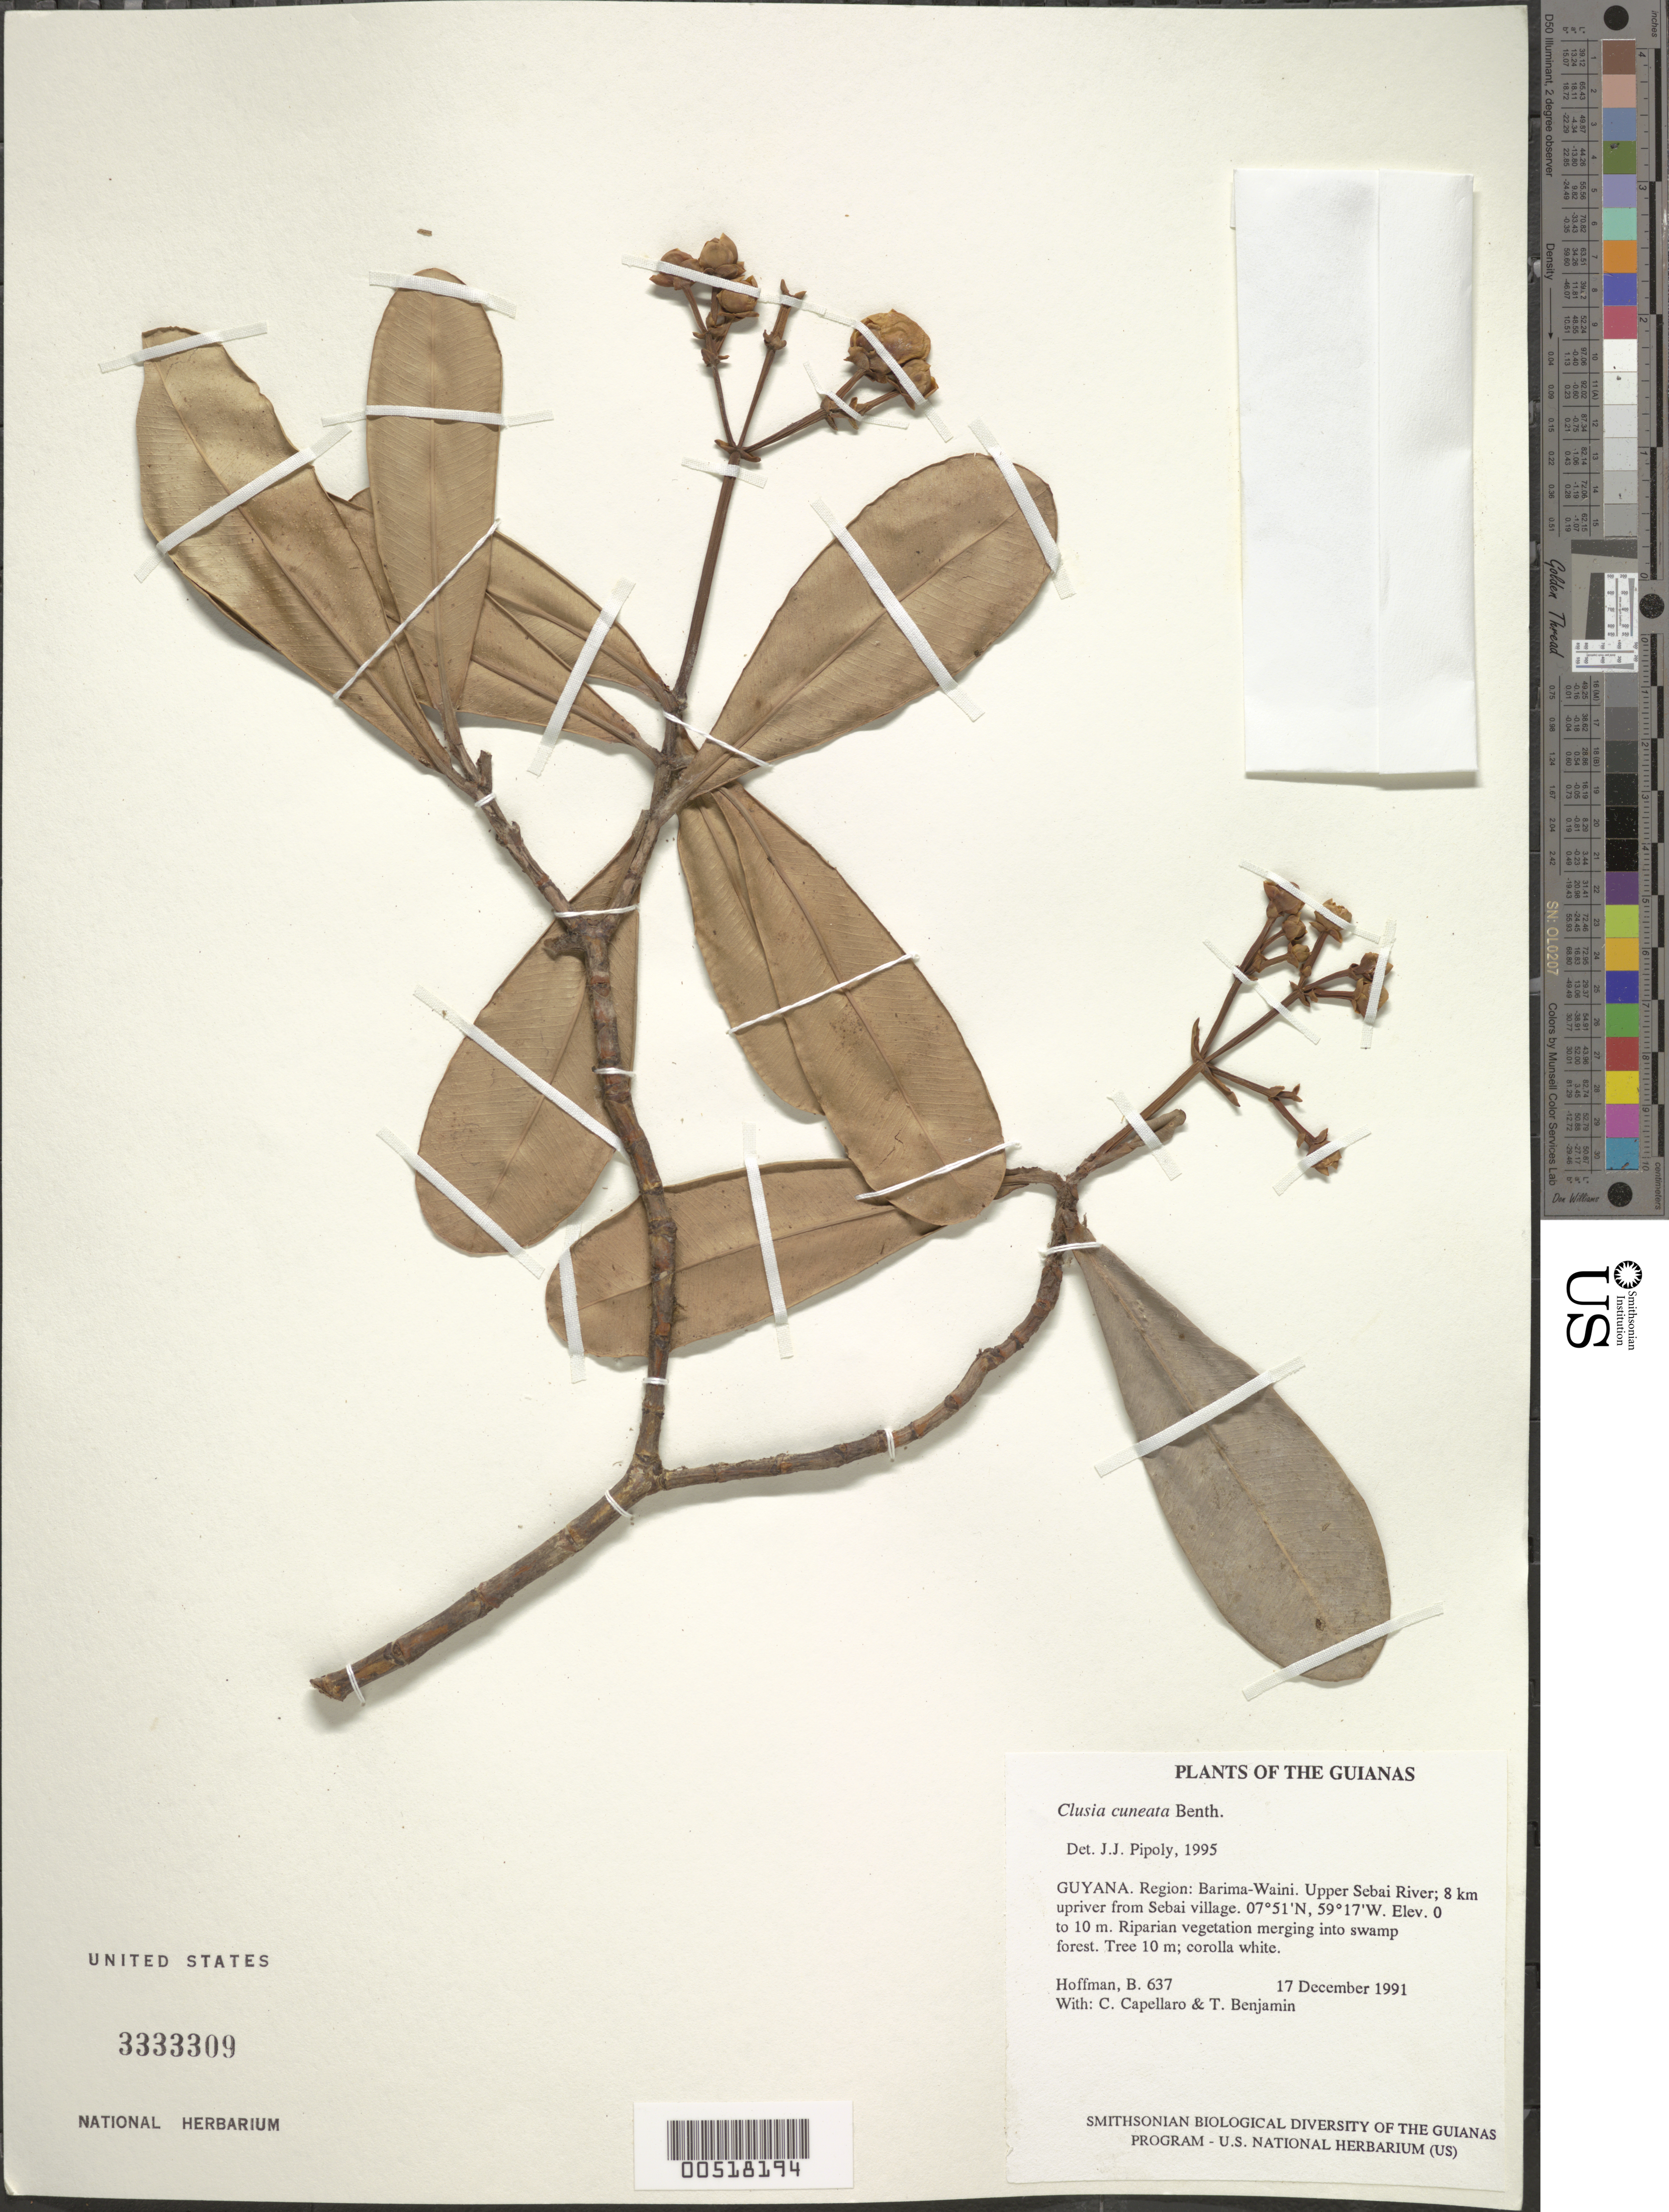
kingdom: Plantae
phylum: Tracheophyta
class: Magnoliopsida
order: Malpighiales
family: Clusiaceae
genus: Clusia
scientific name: Clusia cuneata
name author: Benth.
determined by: Pipoly, J. J., III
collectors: B. Hoffman, C. Capellaro & T. Benjamin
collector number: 637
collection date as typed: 17 December 1991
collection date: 1991-12-17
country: Guyana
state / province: Barima-Waini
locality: Upper Sebai River; 8 km upriver from Sebai Village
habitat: Riparian vegetation merging into swamp forest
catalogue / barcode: US 3333309